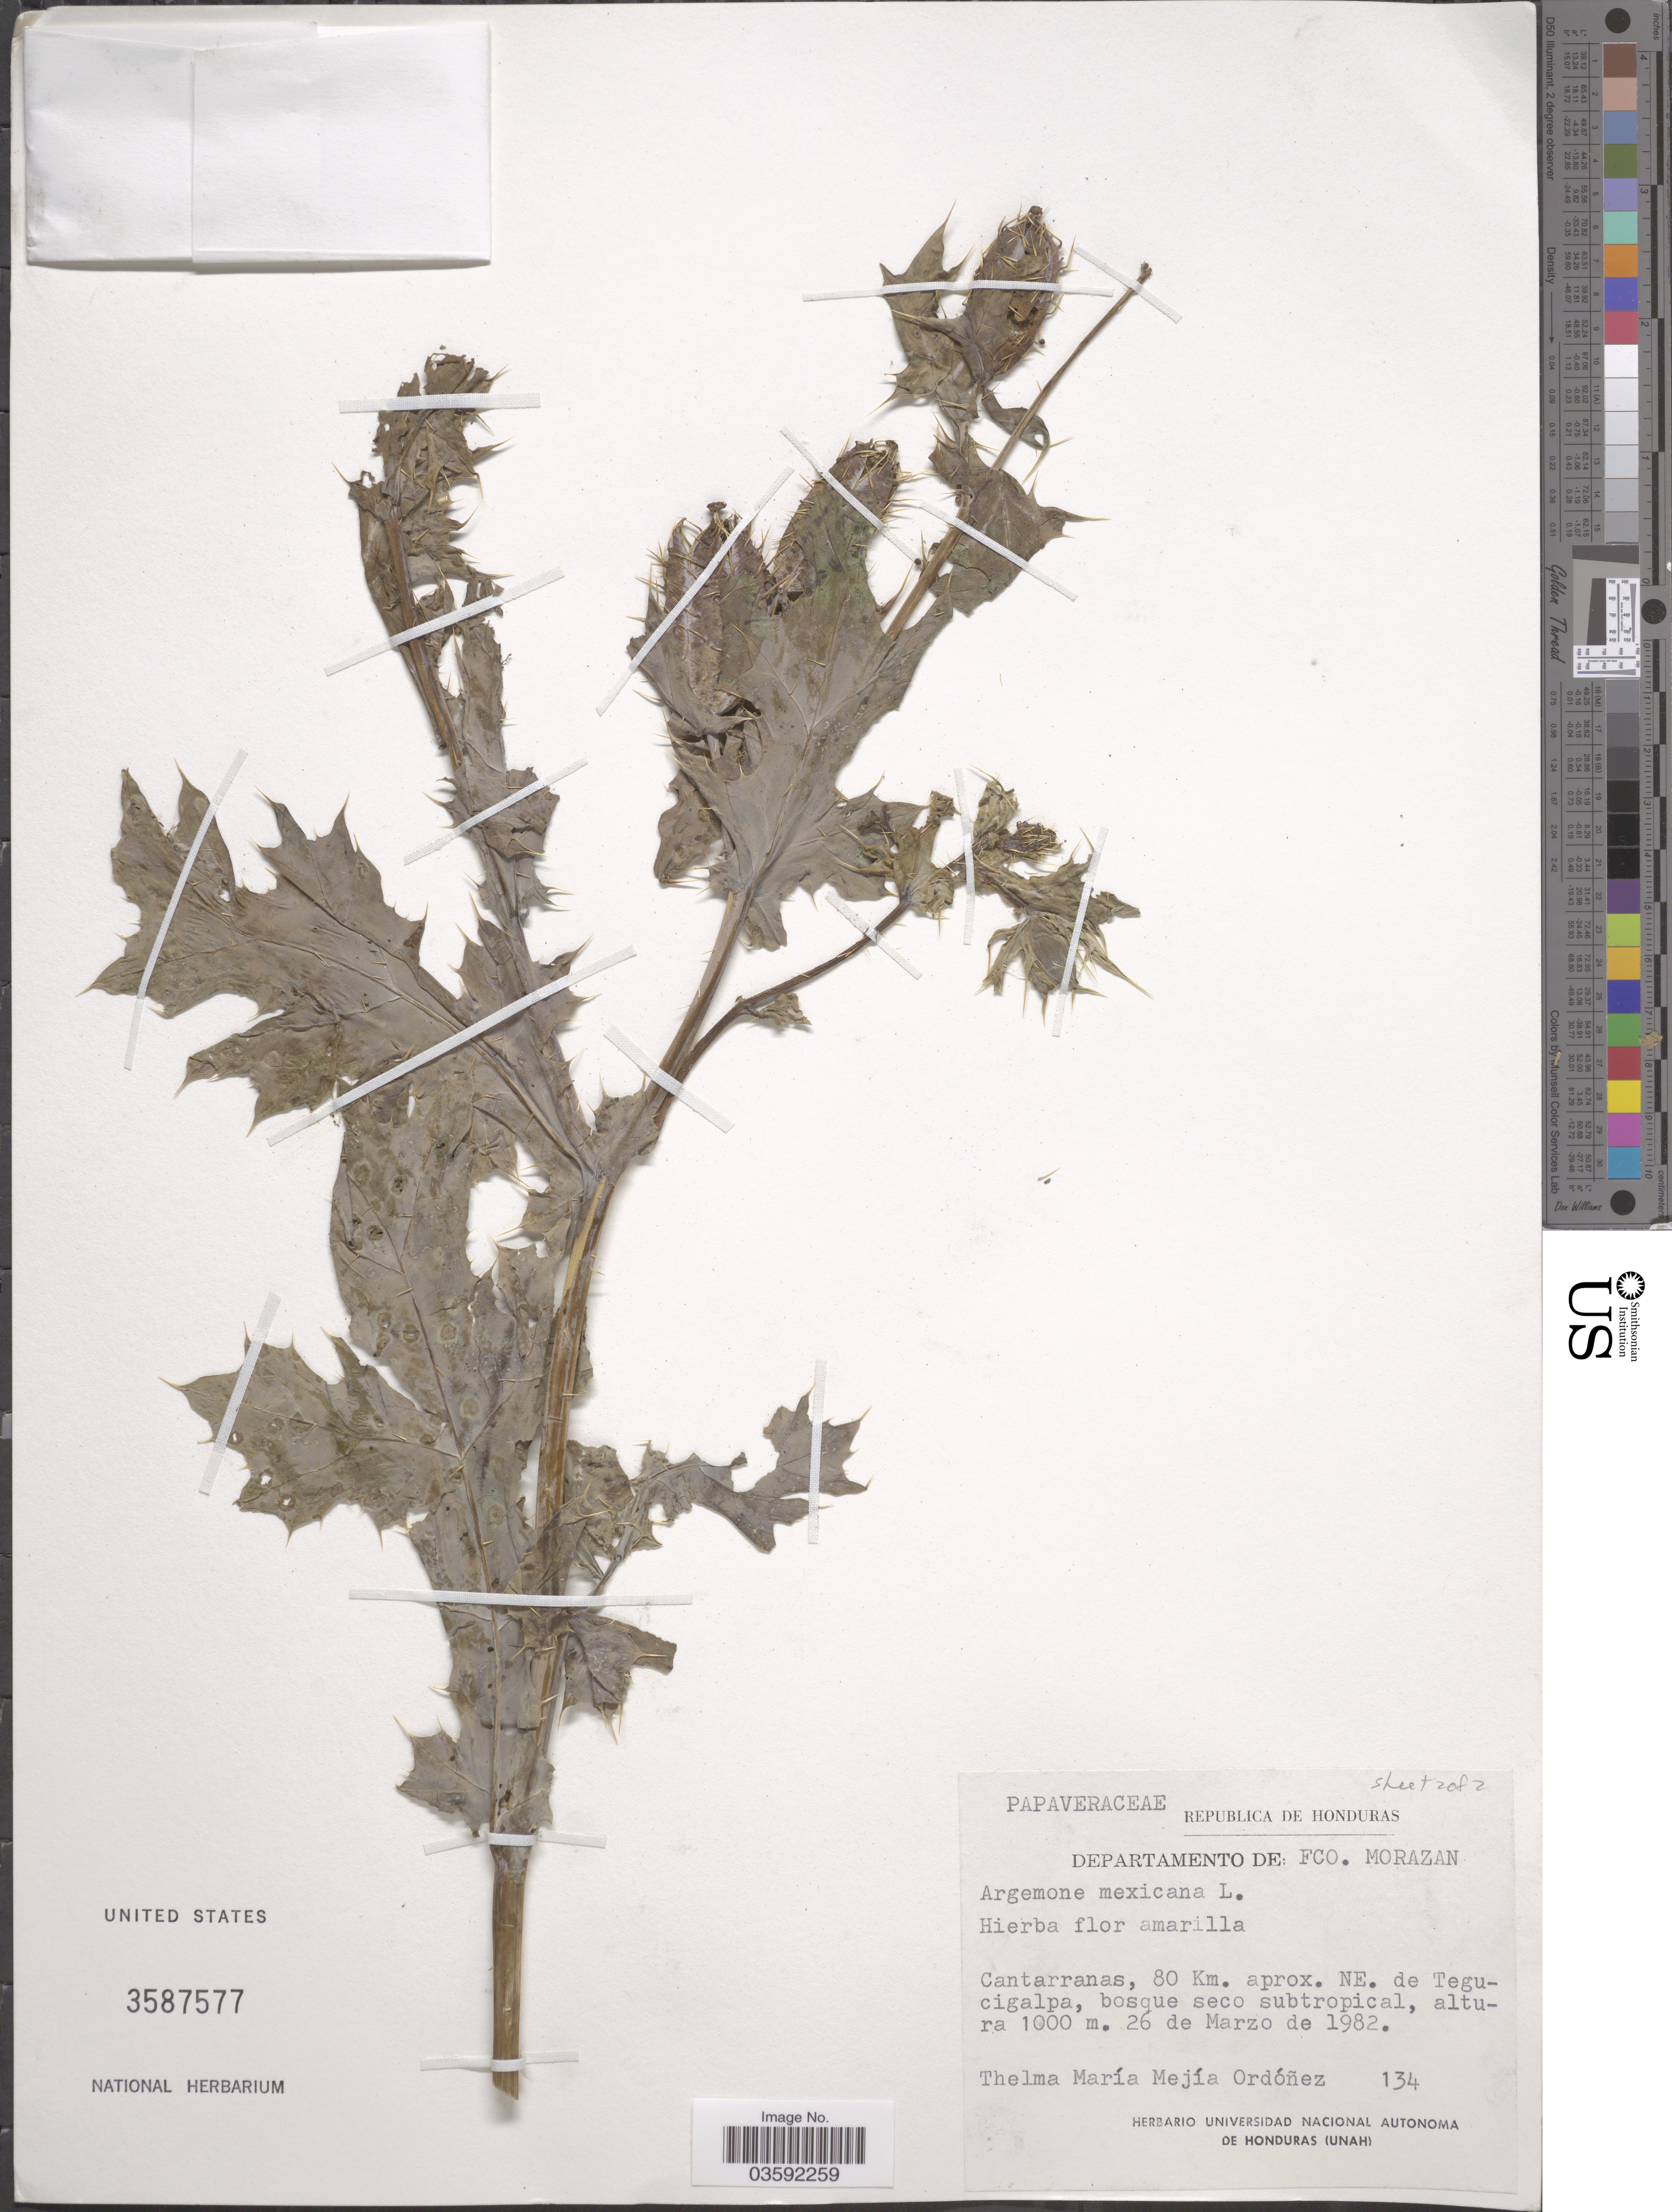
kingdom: Plantae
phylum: Tracheophyta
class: Magnoliopsida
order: Ranunculales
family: Papaveraceae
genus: Argemone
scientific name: Argemone mexicana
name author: L.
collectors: T. Mejía Ordóñez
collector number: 134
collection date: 1982-03-26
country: Honduras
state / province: Fco. Morazán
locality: Departamento de: Fco. Morazan. Cantarranas, 80 Km. aprox. NE. de Tegucigalpa.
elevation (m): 1000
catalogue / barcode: US 3587577